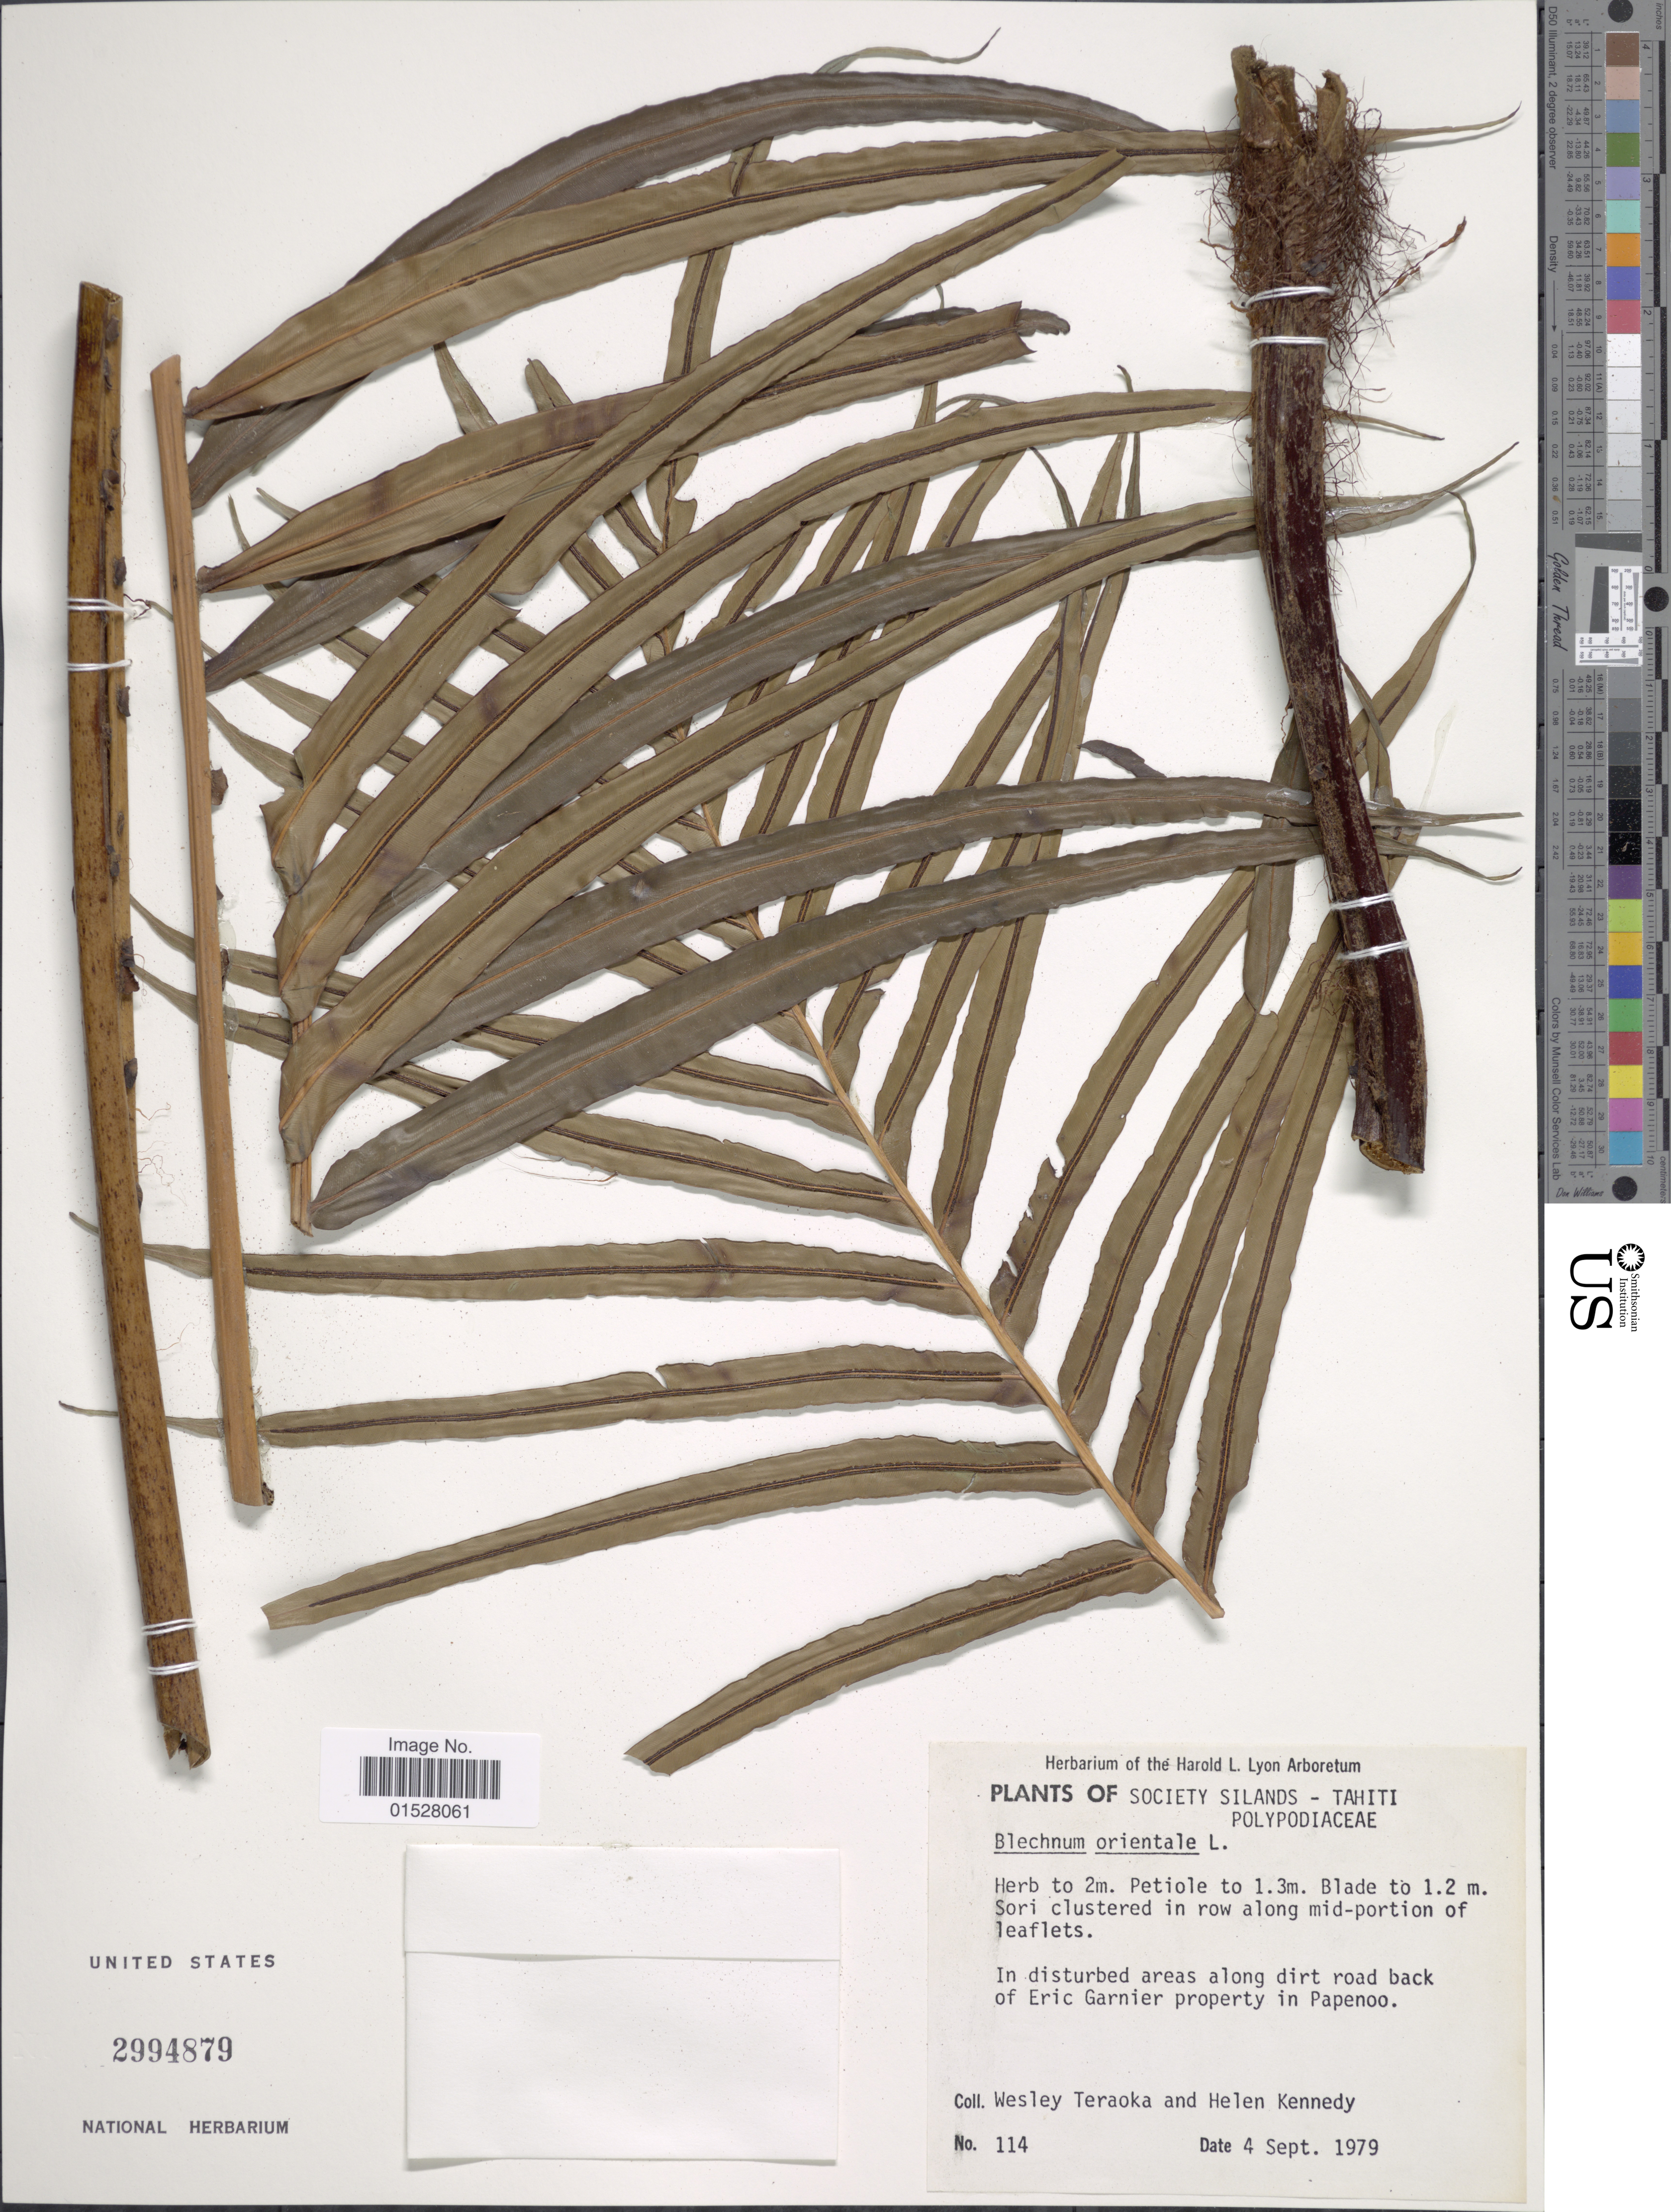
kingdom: Plantae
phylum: Tracheophyta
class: Polypodiopsida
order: Polypodiales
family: Blechnaceae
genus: Blechnum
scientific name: Blechnum orientale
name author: L.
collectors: W. Teraoka & H. Kennedy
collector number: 114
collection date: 1979-09-04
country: French Polynesia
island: Tahiti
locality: Society Islands, Tahiti, in disturbed areas along dirt road back of Eric Garnier property in Papenoo.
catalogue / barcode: US 2994879